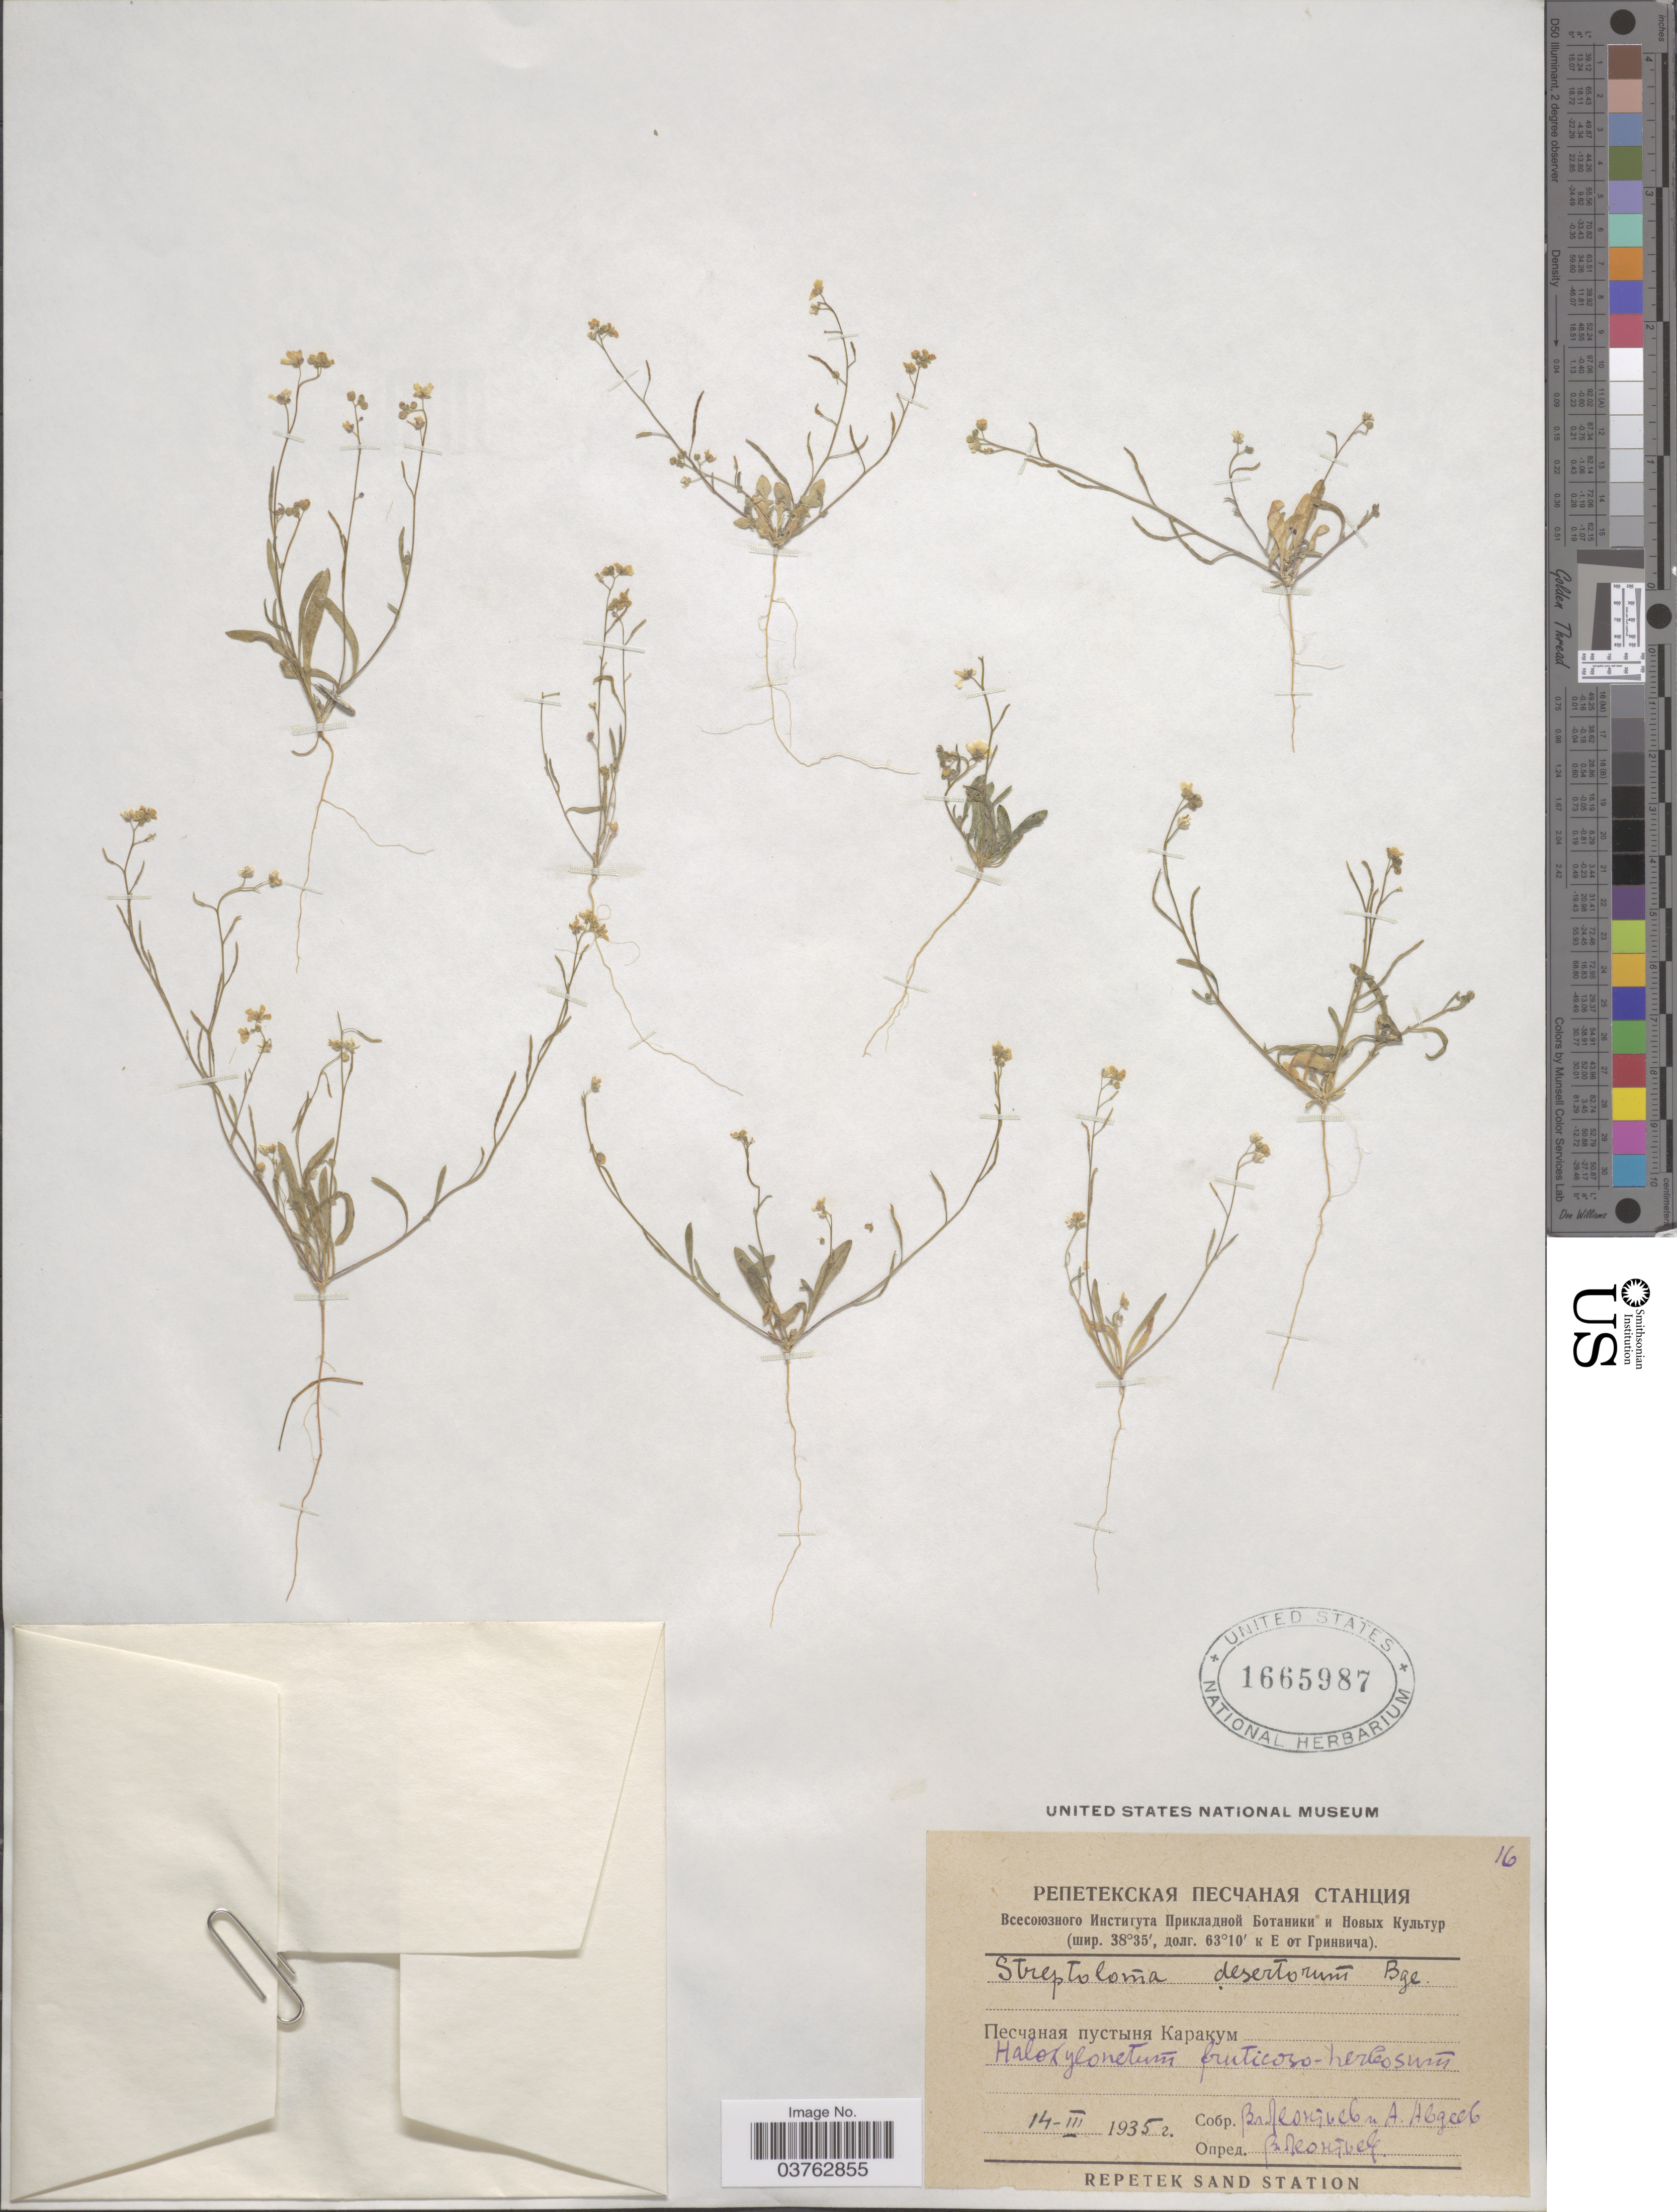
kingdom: Plantae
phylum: Tracheophyta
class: Magnoliopsida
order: Brassicales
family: Brassicaceae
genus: Streptoloma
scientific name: Streptoloma desertorum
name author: Bunge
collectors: V. Leontev & A. Avdeev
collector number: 16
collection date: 1935-03-14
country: Turkmenistan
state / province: Lebap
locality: Karakum Desert.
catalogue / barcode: US 1665987